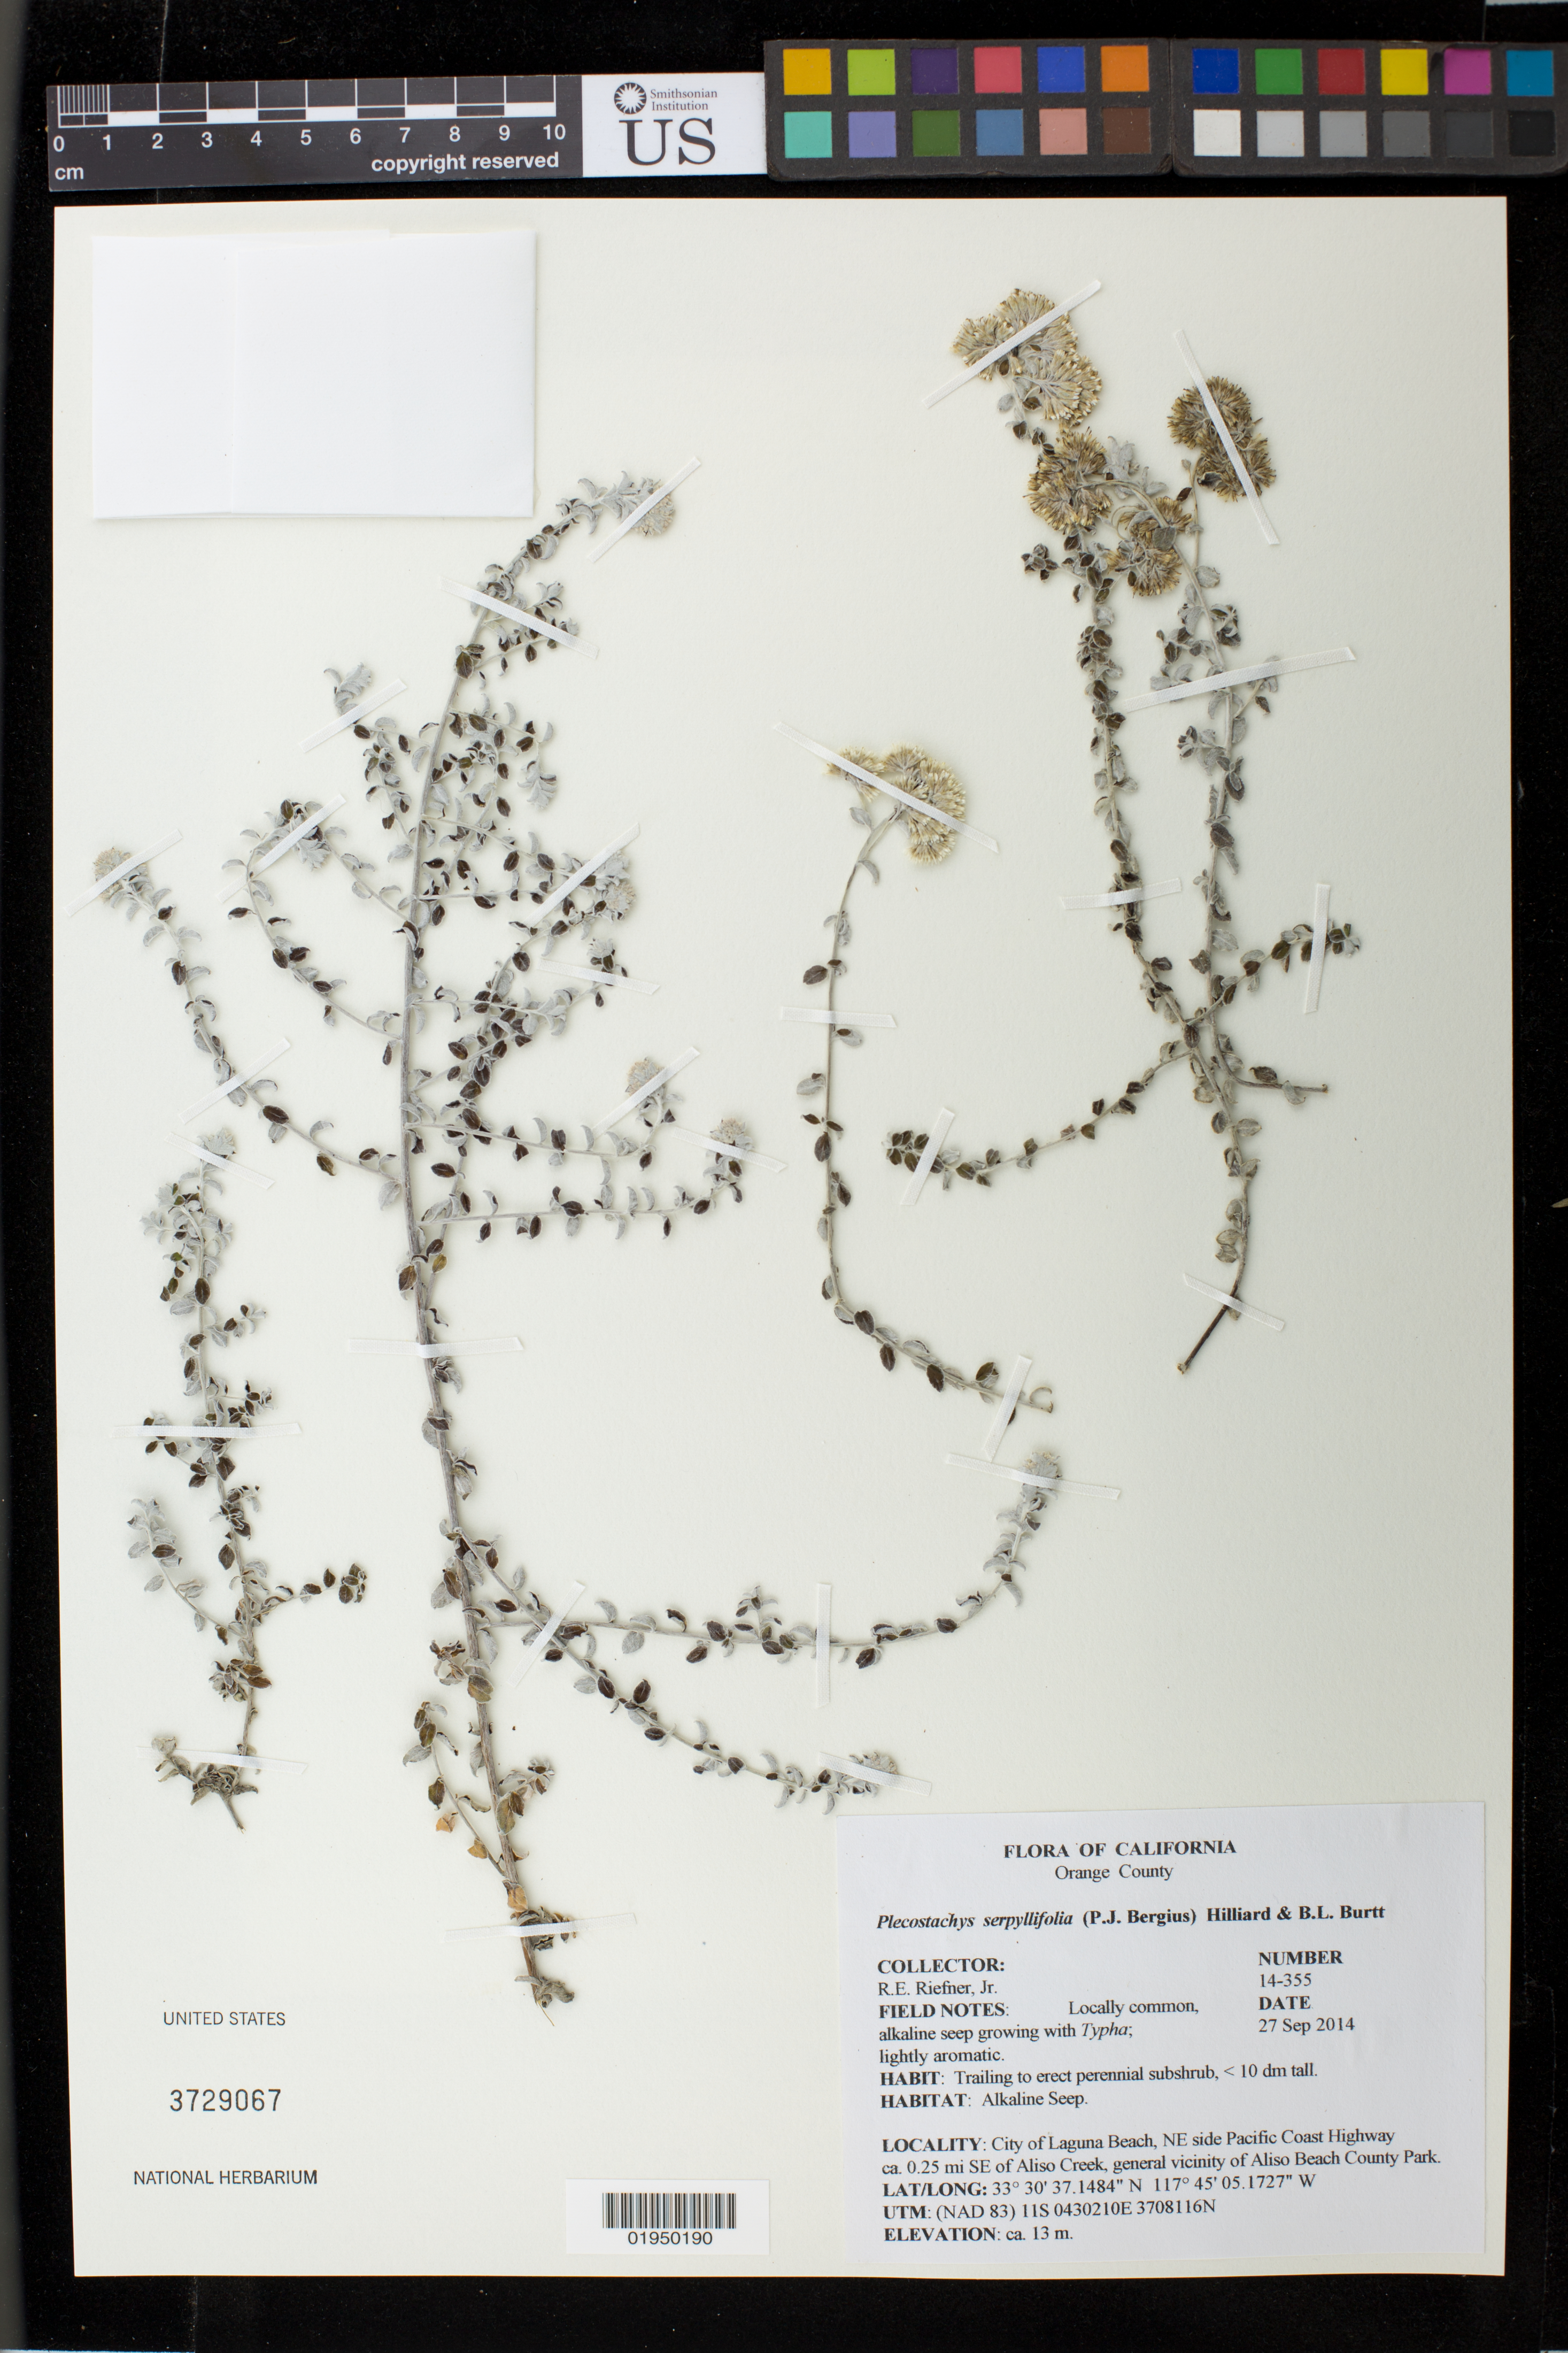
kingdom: Plantae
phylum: Tracheophyta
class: Magnoliopsida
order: Asterales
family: Asteraceae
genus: Plecostachys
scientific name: Plecostachys serpyllifolia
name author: (P.J. Bergius) Hilliard & B.L. Burtt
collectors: R. Riefner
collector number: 14-355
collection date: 2014-09-27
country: United States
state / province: California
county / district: Orange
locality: City of laguna Beach, Ne side Pacific Coast Highway ca. 0.25 mi SE of Aliso Creek. general vicinity of Aliso Beach County Park.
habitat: Alkaline Seep.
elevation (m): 13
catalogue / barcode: US 3729067